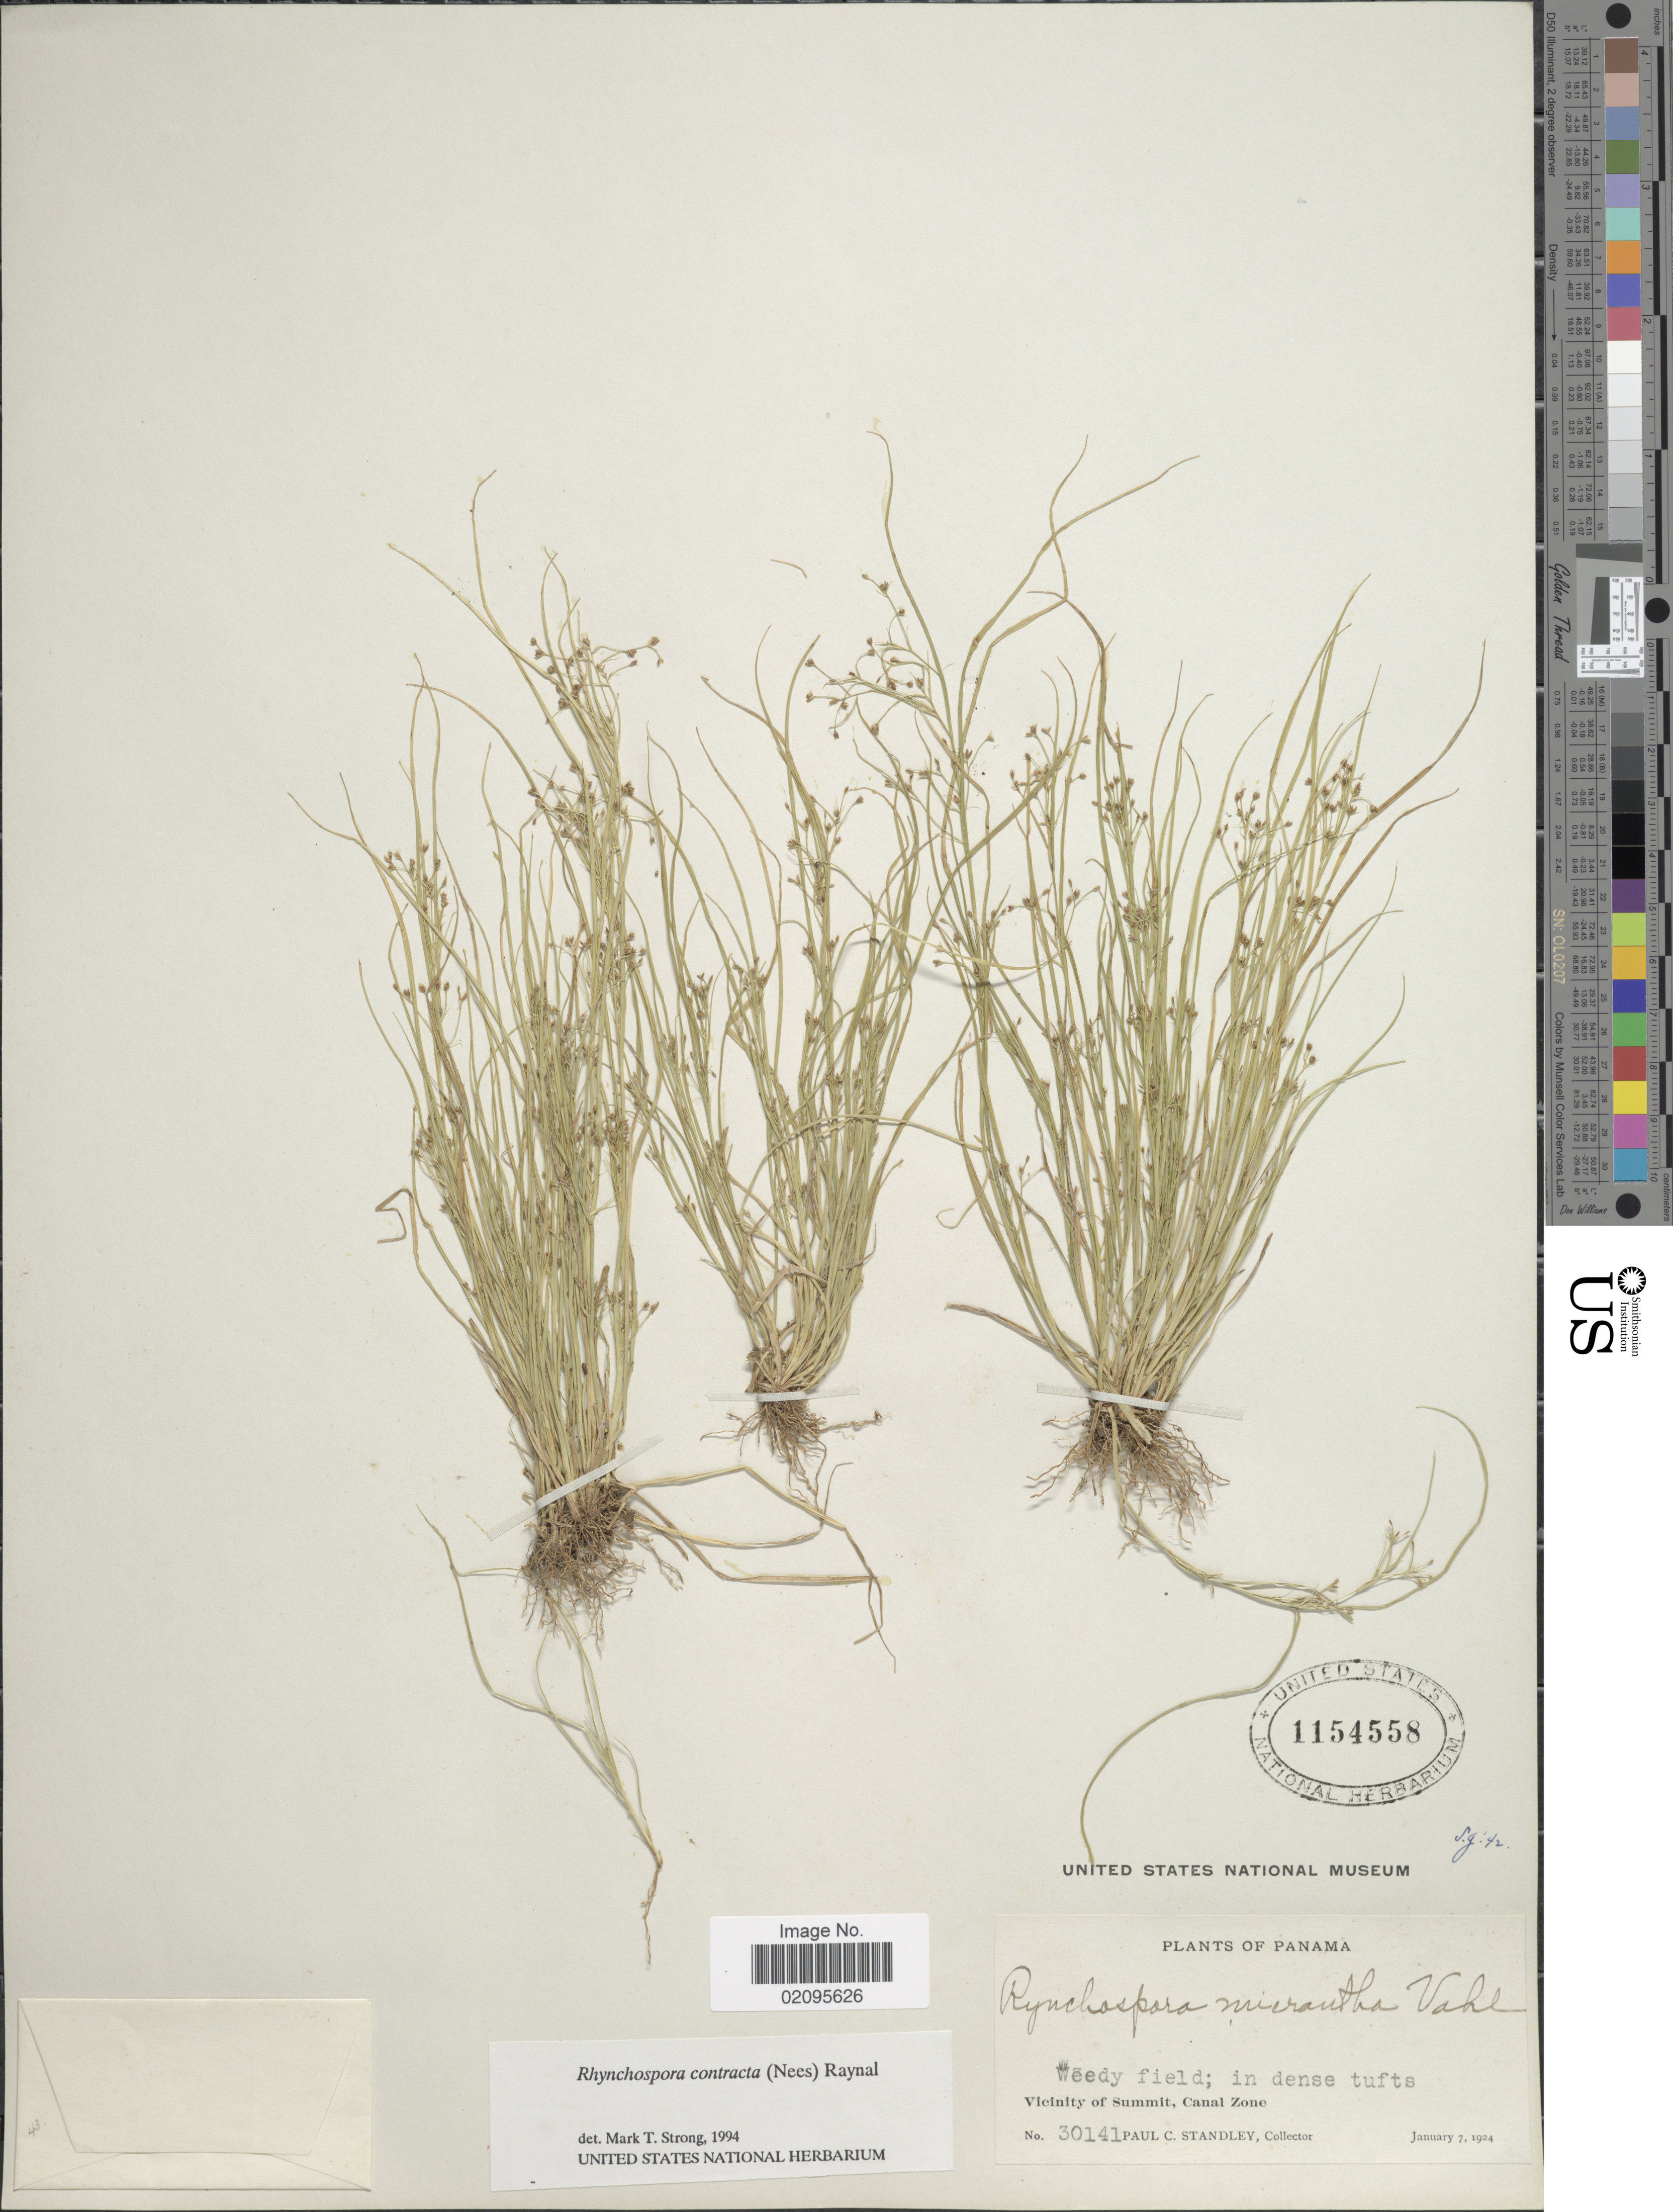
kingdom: Plantae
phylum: Tracheophyta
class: Liliopsida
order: Poales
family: Cyperaceae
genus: Rhynchospora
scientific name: Rhynchospora contracta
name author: (Nees) J. Raynal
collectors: P. C. Standley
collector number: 30141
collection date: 1924-01-07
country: Panama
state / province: Colón / Panamá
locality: Weedy field, Vicinity of Summit, Canal Zone.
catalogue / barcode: US 1154558